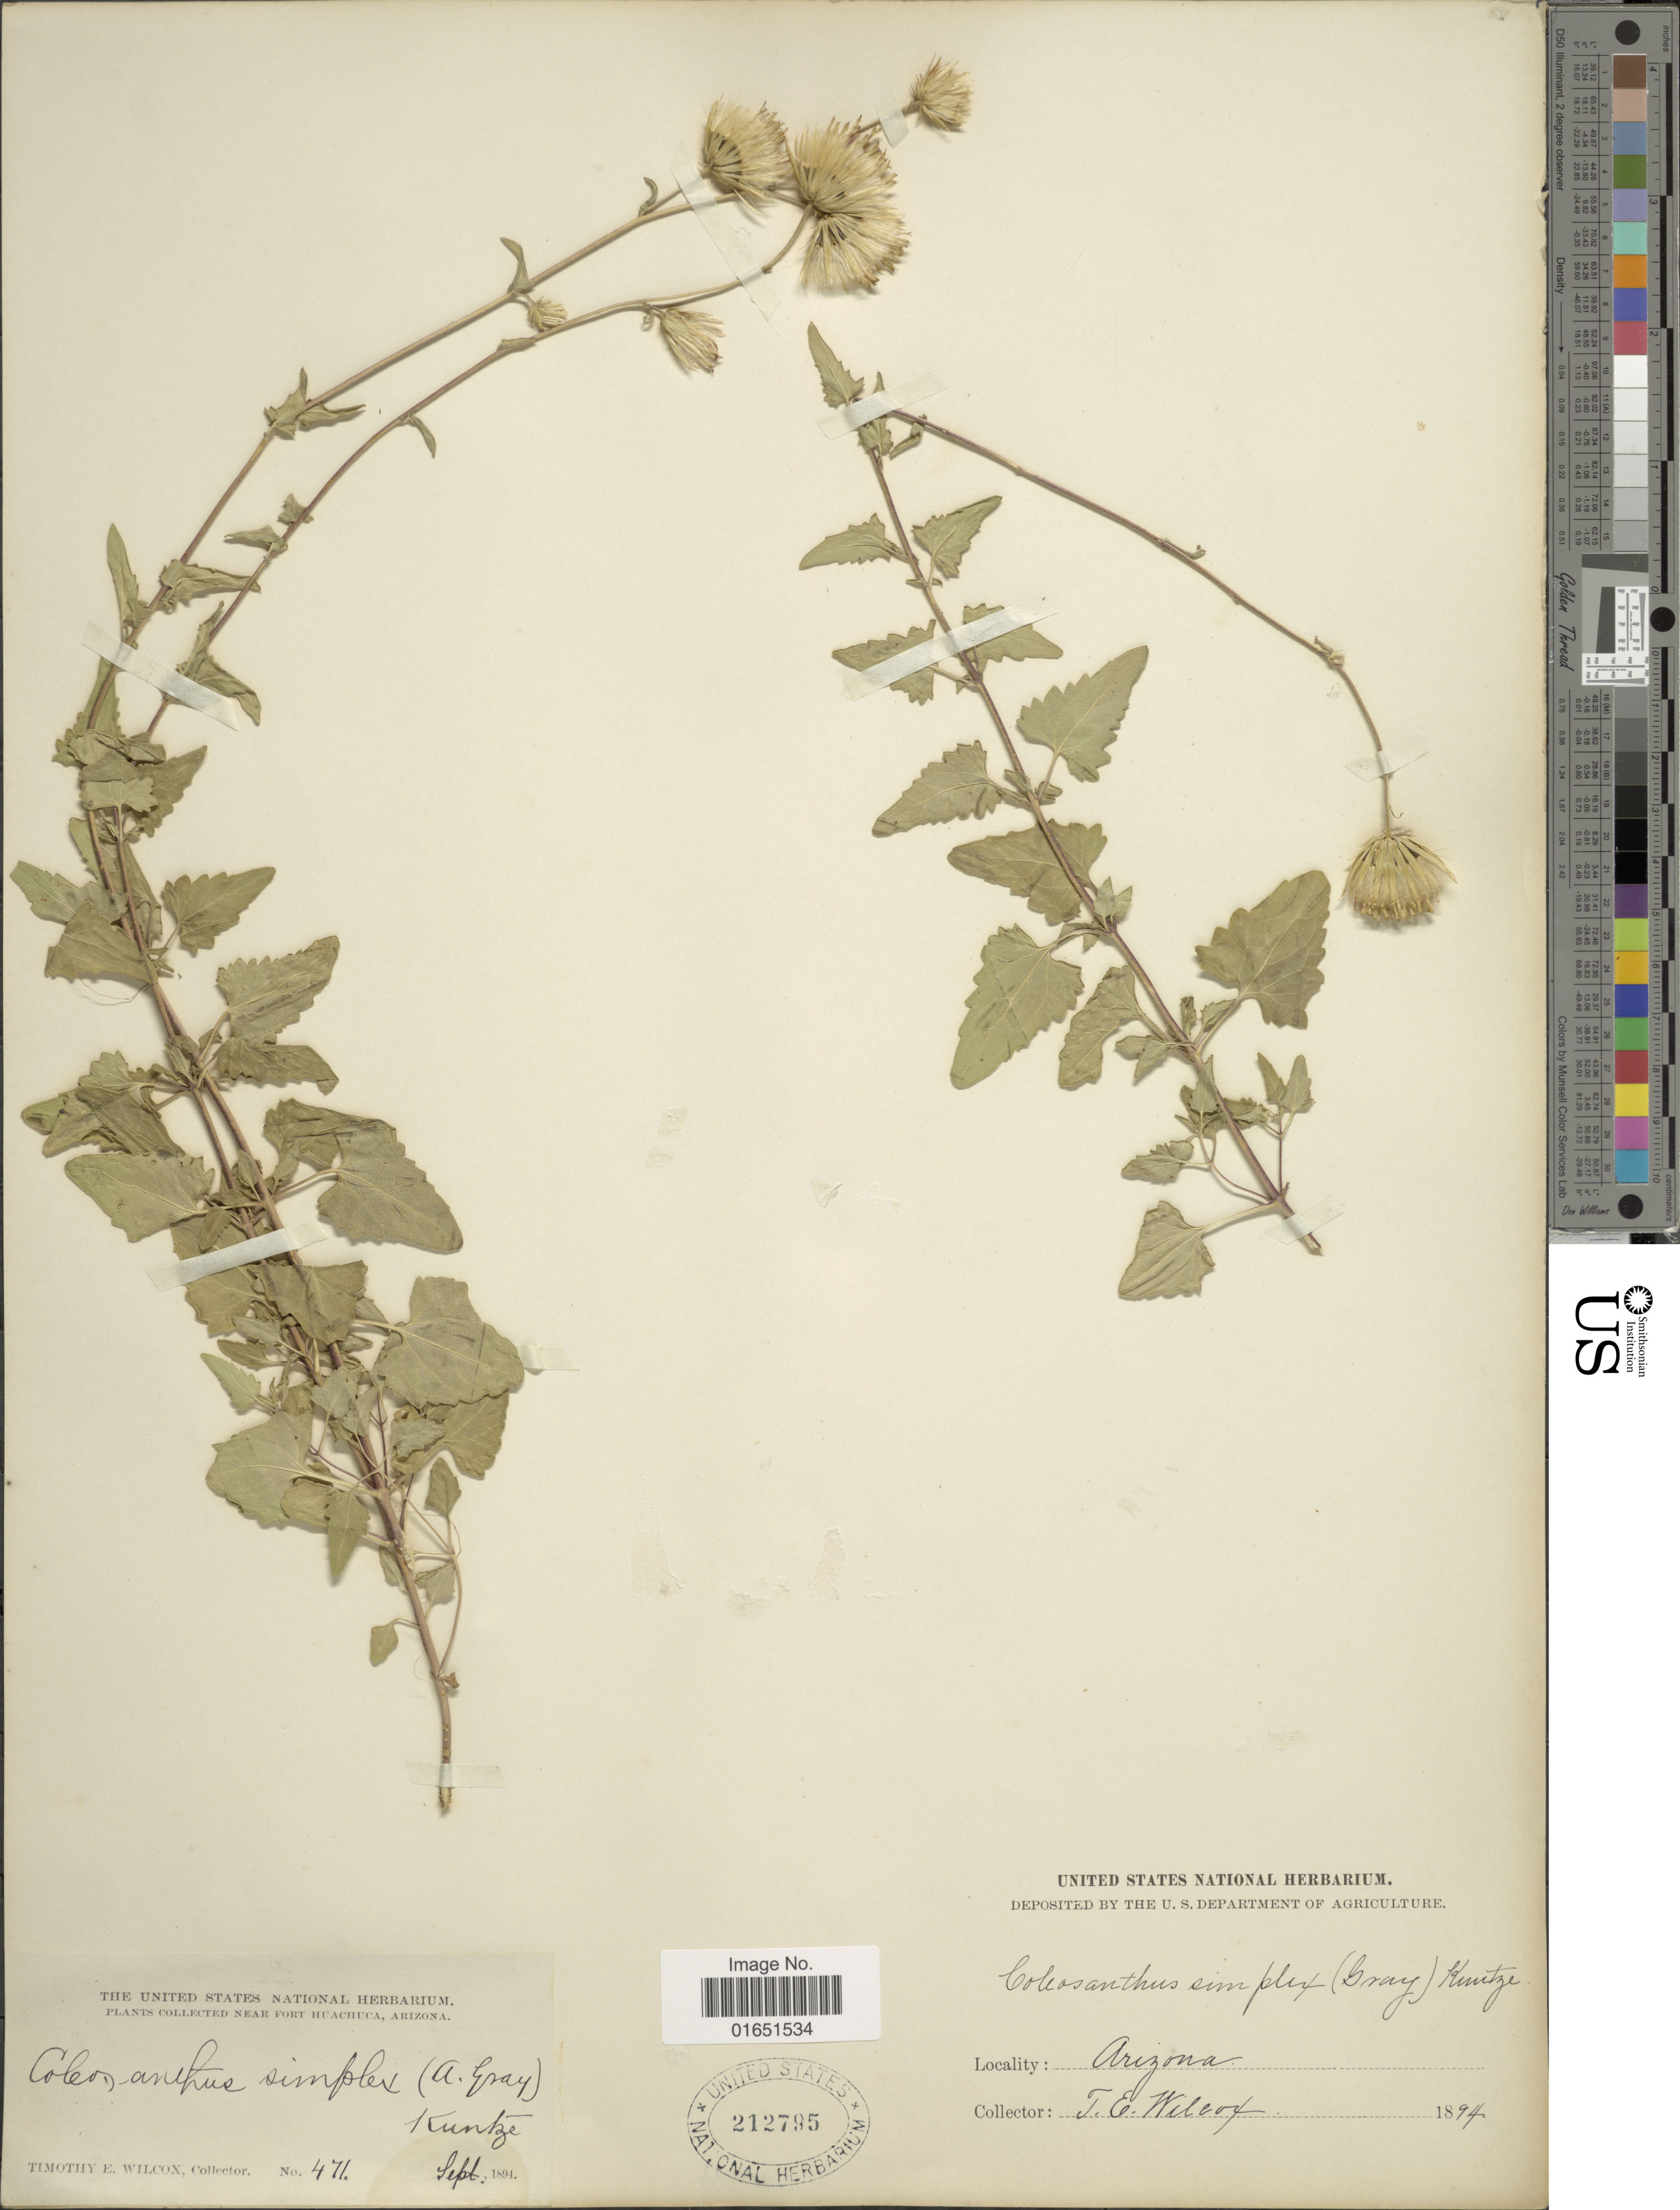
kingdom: Plantae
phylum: Tracheophyta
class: Magnoliopsida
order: Asterales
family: Asteraceae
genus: Brickellia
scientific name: Brickellia simplex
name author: A. Gray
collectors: T. E. Wilcox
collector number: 471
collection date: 1894-09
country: United States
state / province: Arizona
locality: Near Fort Huachuca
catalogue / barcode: US 212795